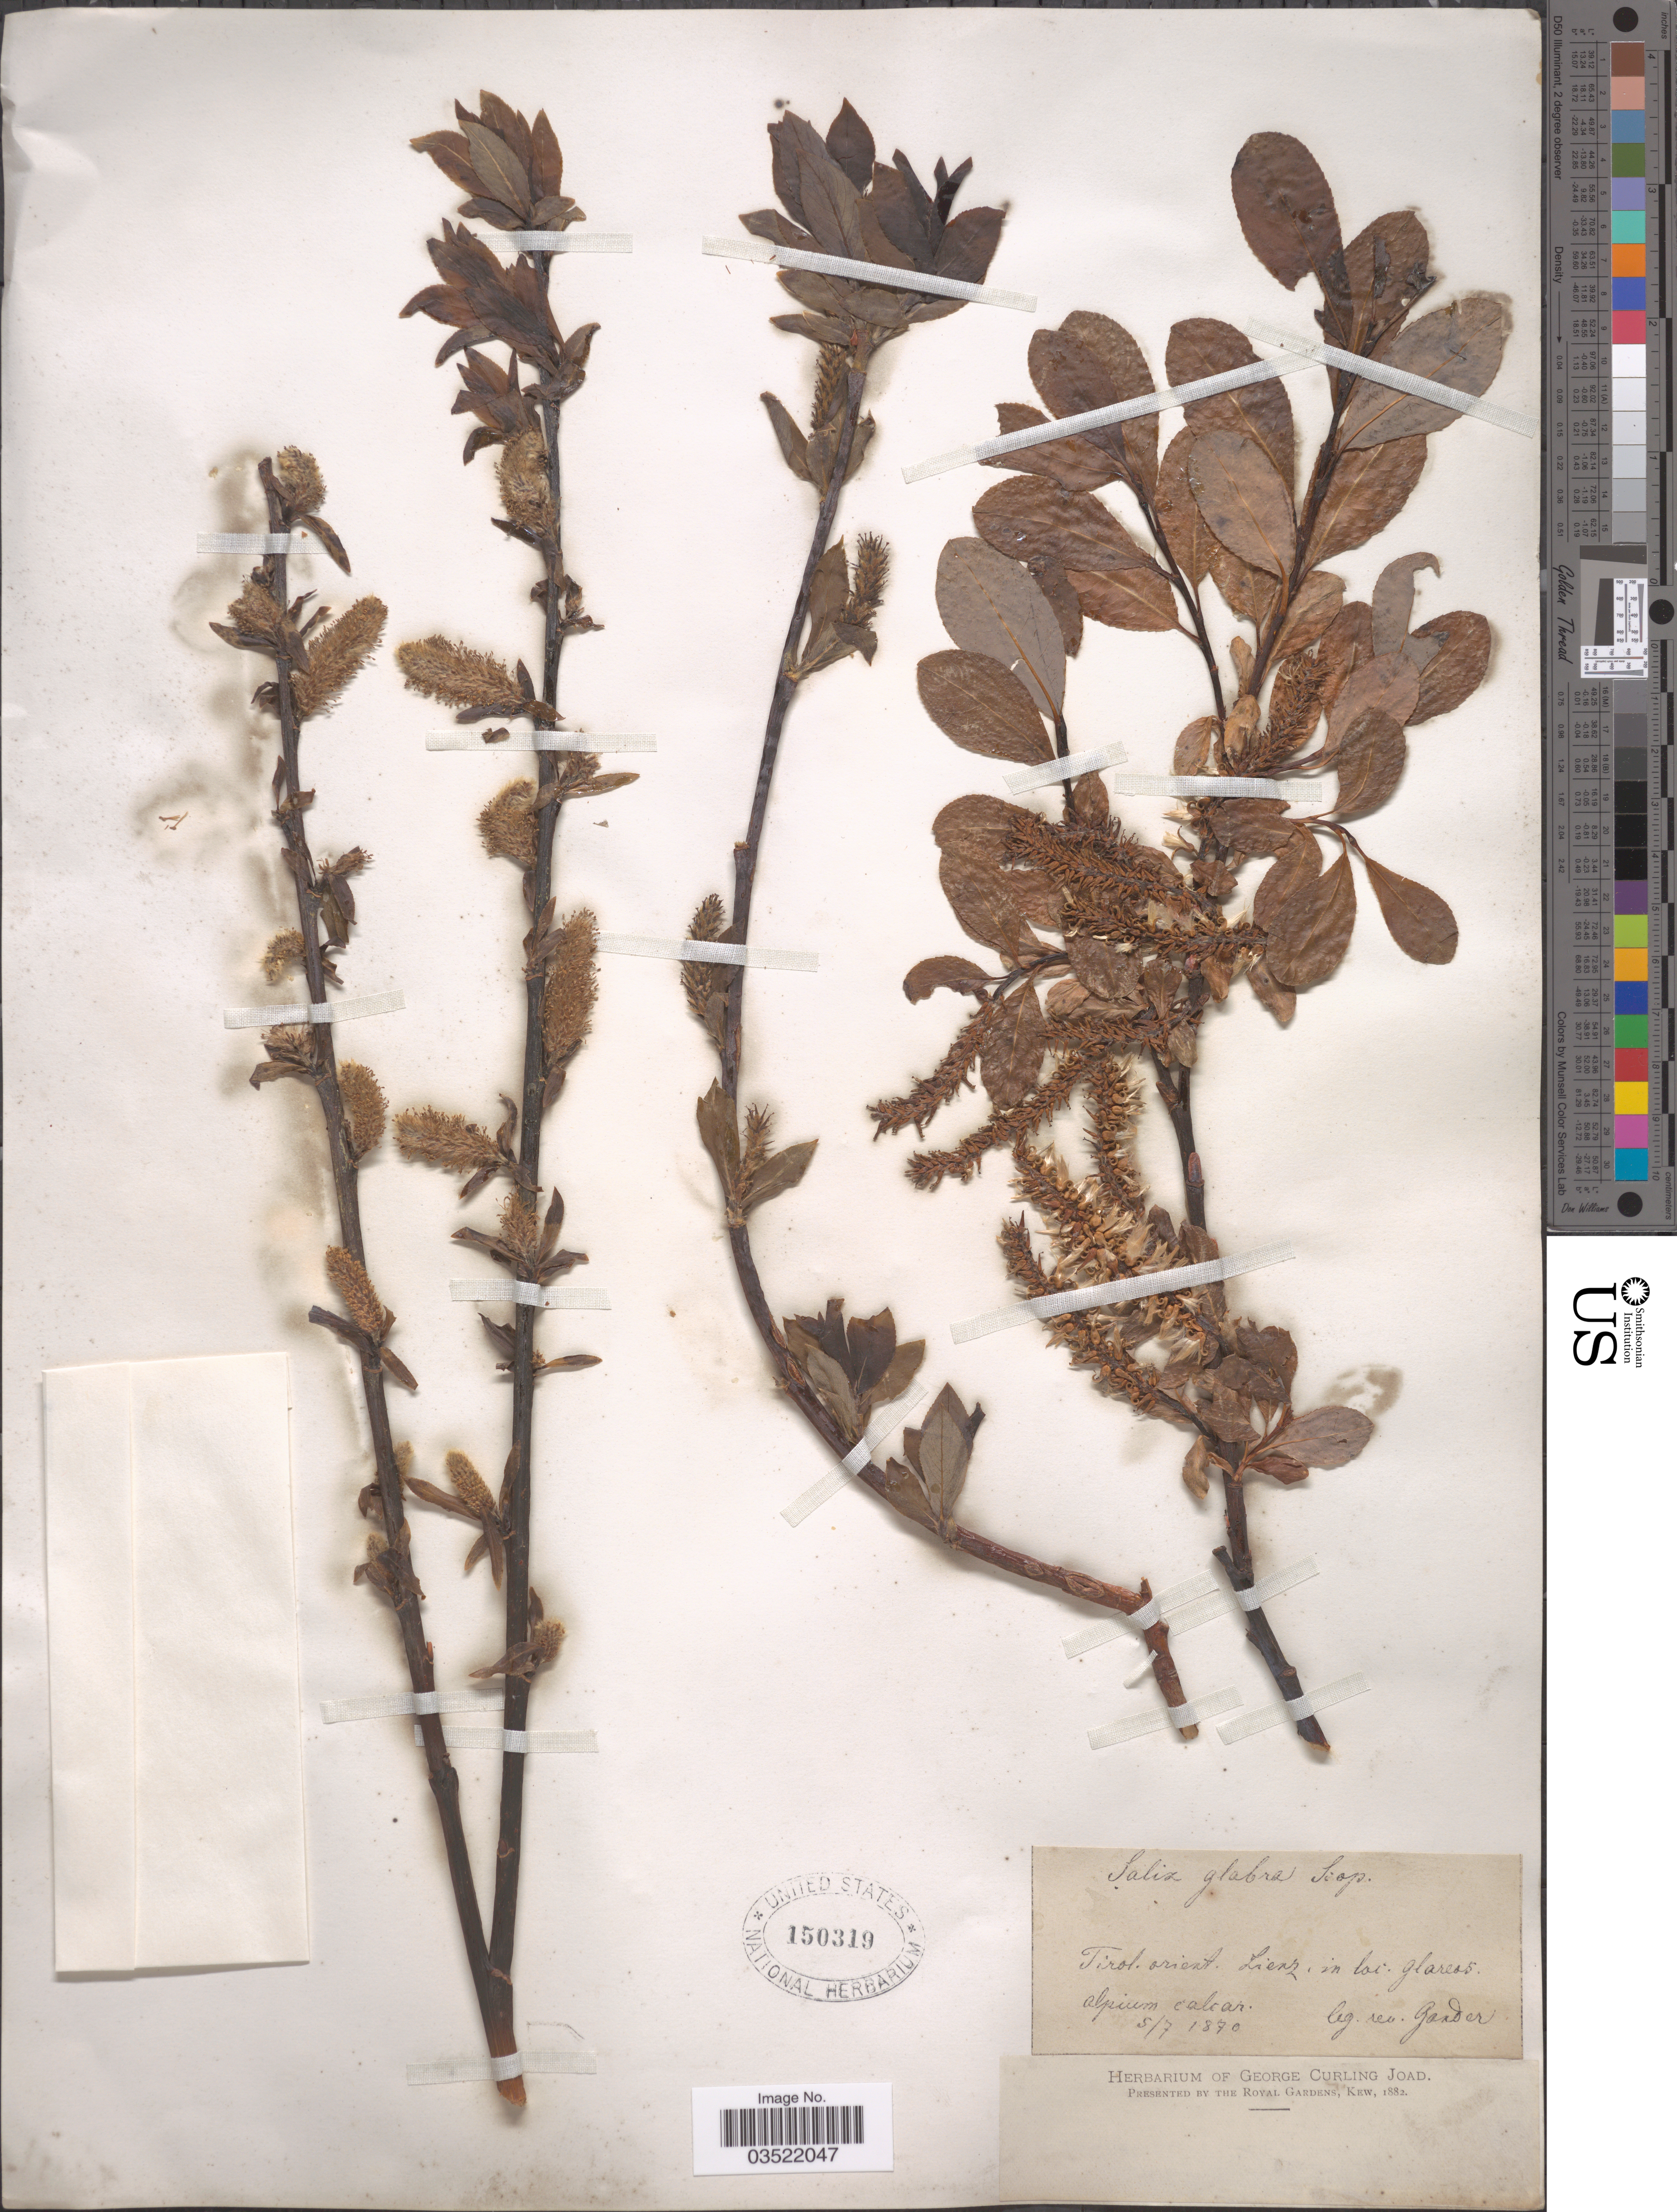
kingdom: Plantae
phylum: Tracheophyta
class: Magnoliopsida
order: Malpighiales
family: Salicaceae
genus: Salix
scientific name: Salix glabra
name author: Scop.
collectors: Gander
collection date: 1870-07-05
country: Austria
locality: Tirol. orient. Lienz.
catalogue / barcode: US 150319